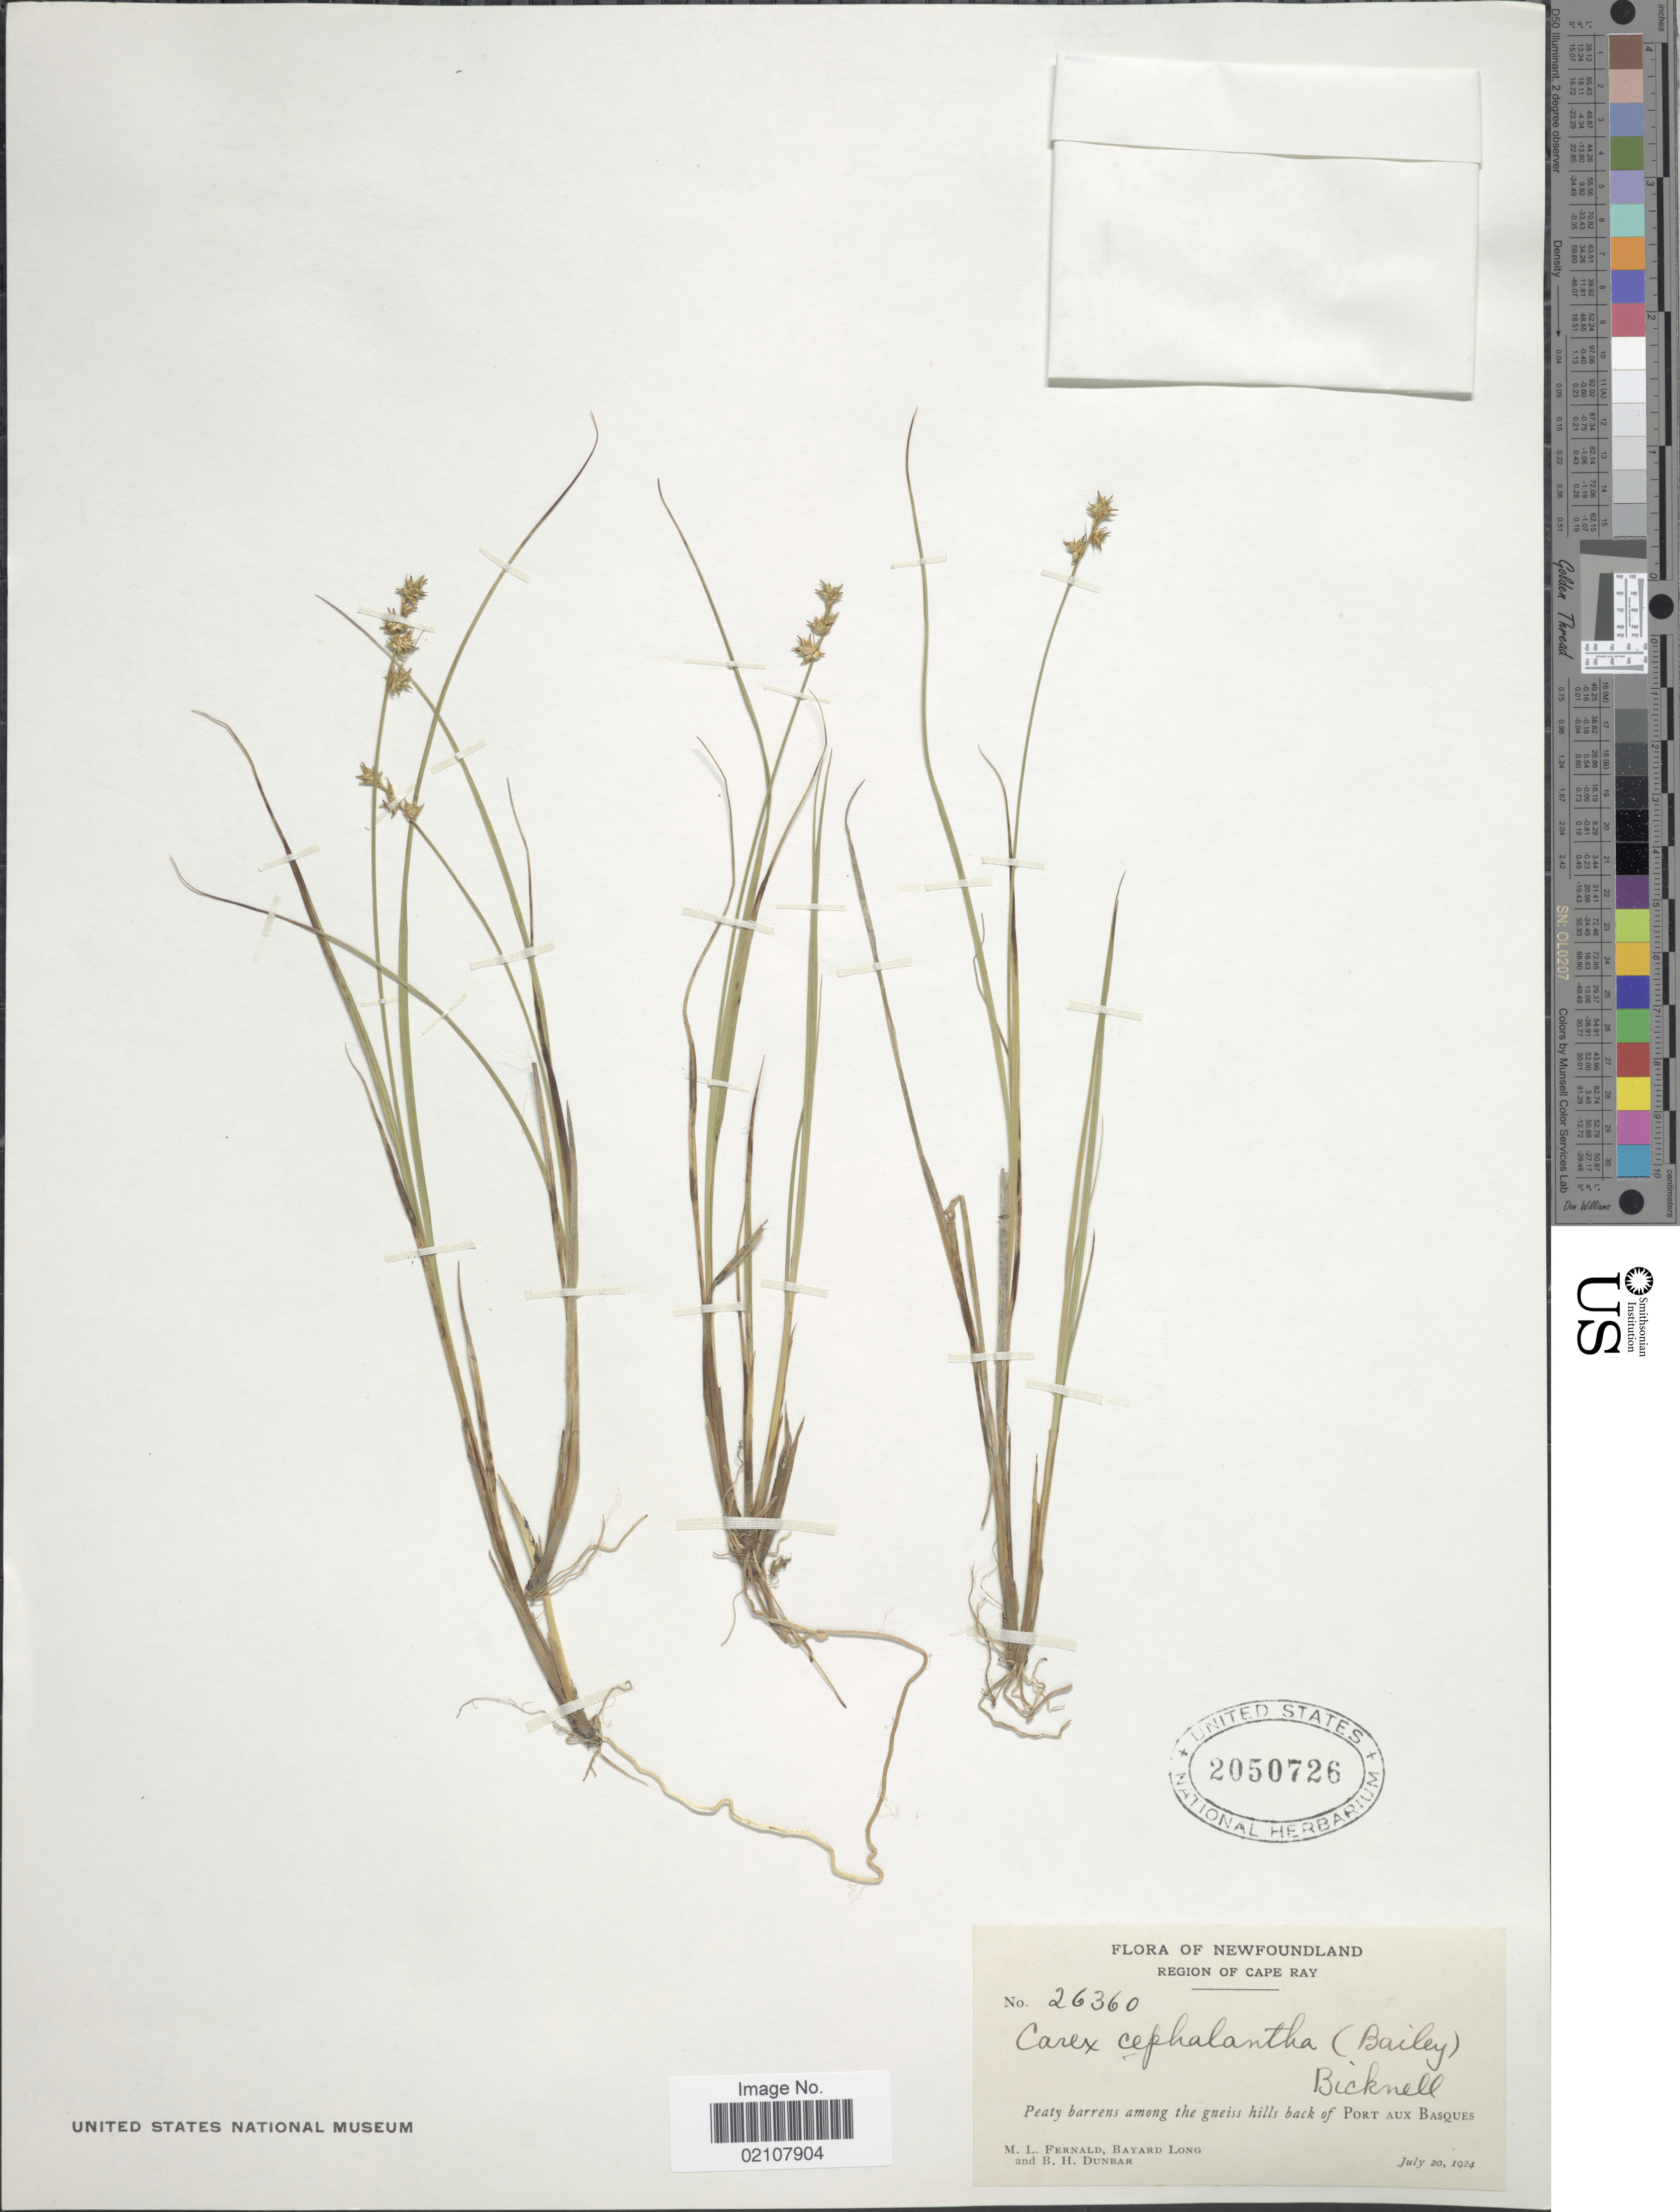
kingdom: Plantae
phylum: Tracheophyta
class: Liliopsida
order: Poales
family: Cyperaceae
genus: Carex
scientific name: Carex echinata subsp. echinata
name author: Murray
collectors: M. L. Fernald, B. Long & B. Dunbar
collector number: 26360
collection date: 1924-07-20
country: Canada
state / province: Newfoundland and Labrador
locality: Region of Cape Ray, Peaty barrens among the gneiss hills back of Port Aux Basques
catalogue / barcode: US 2050726